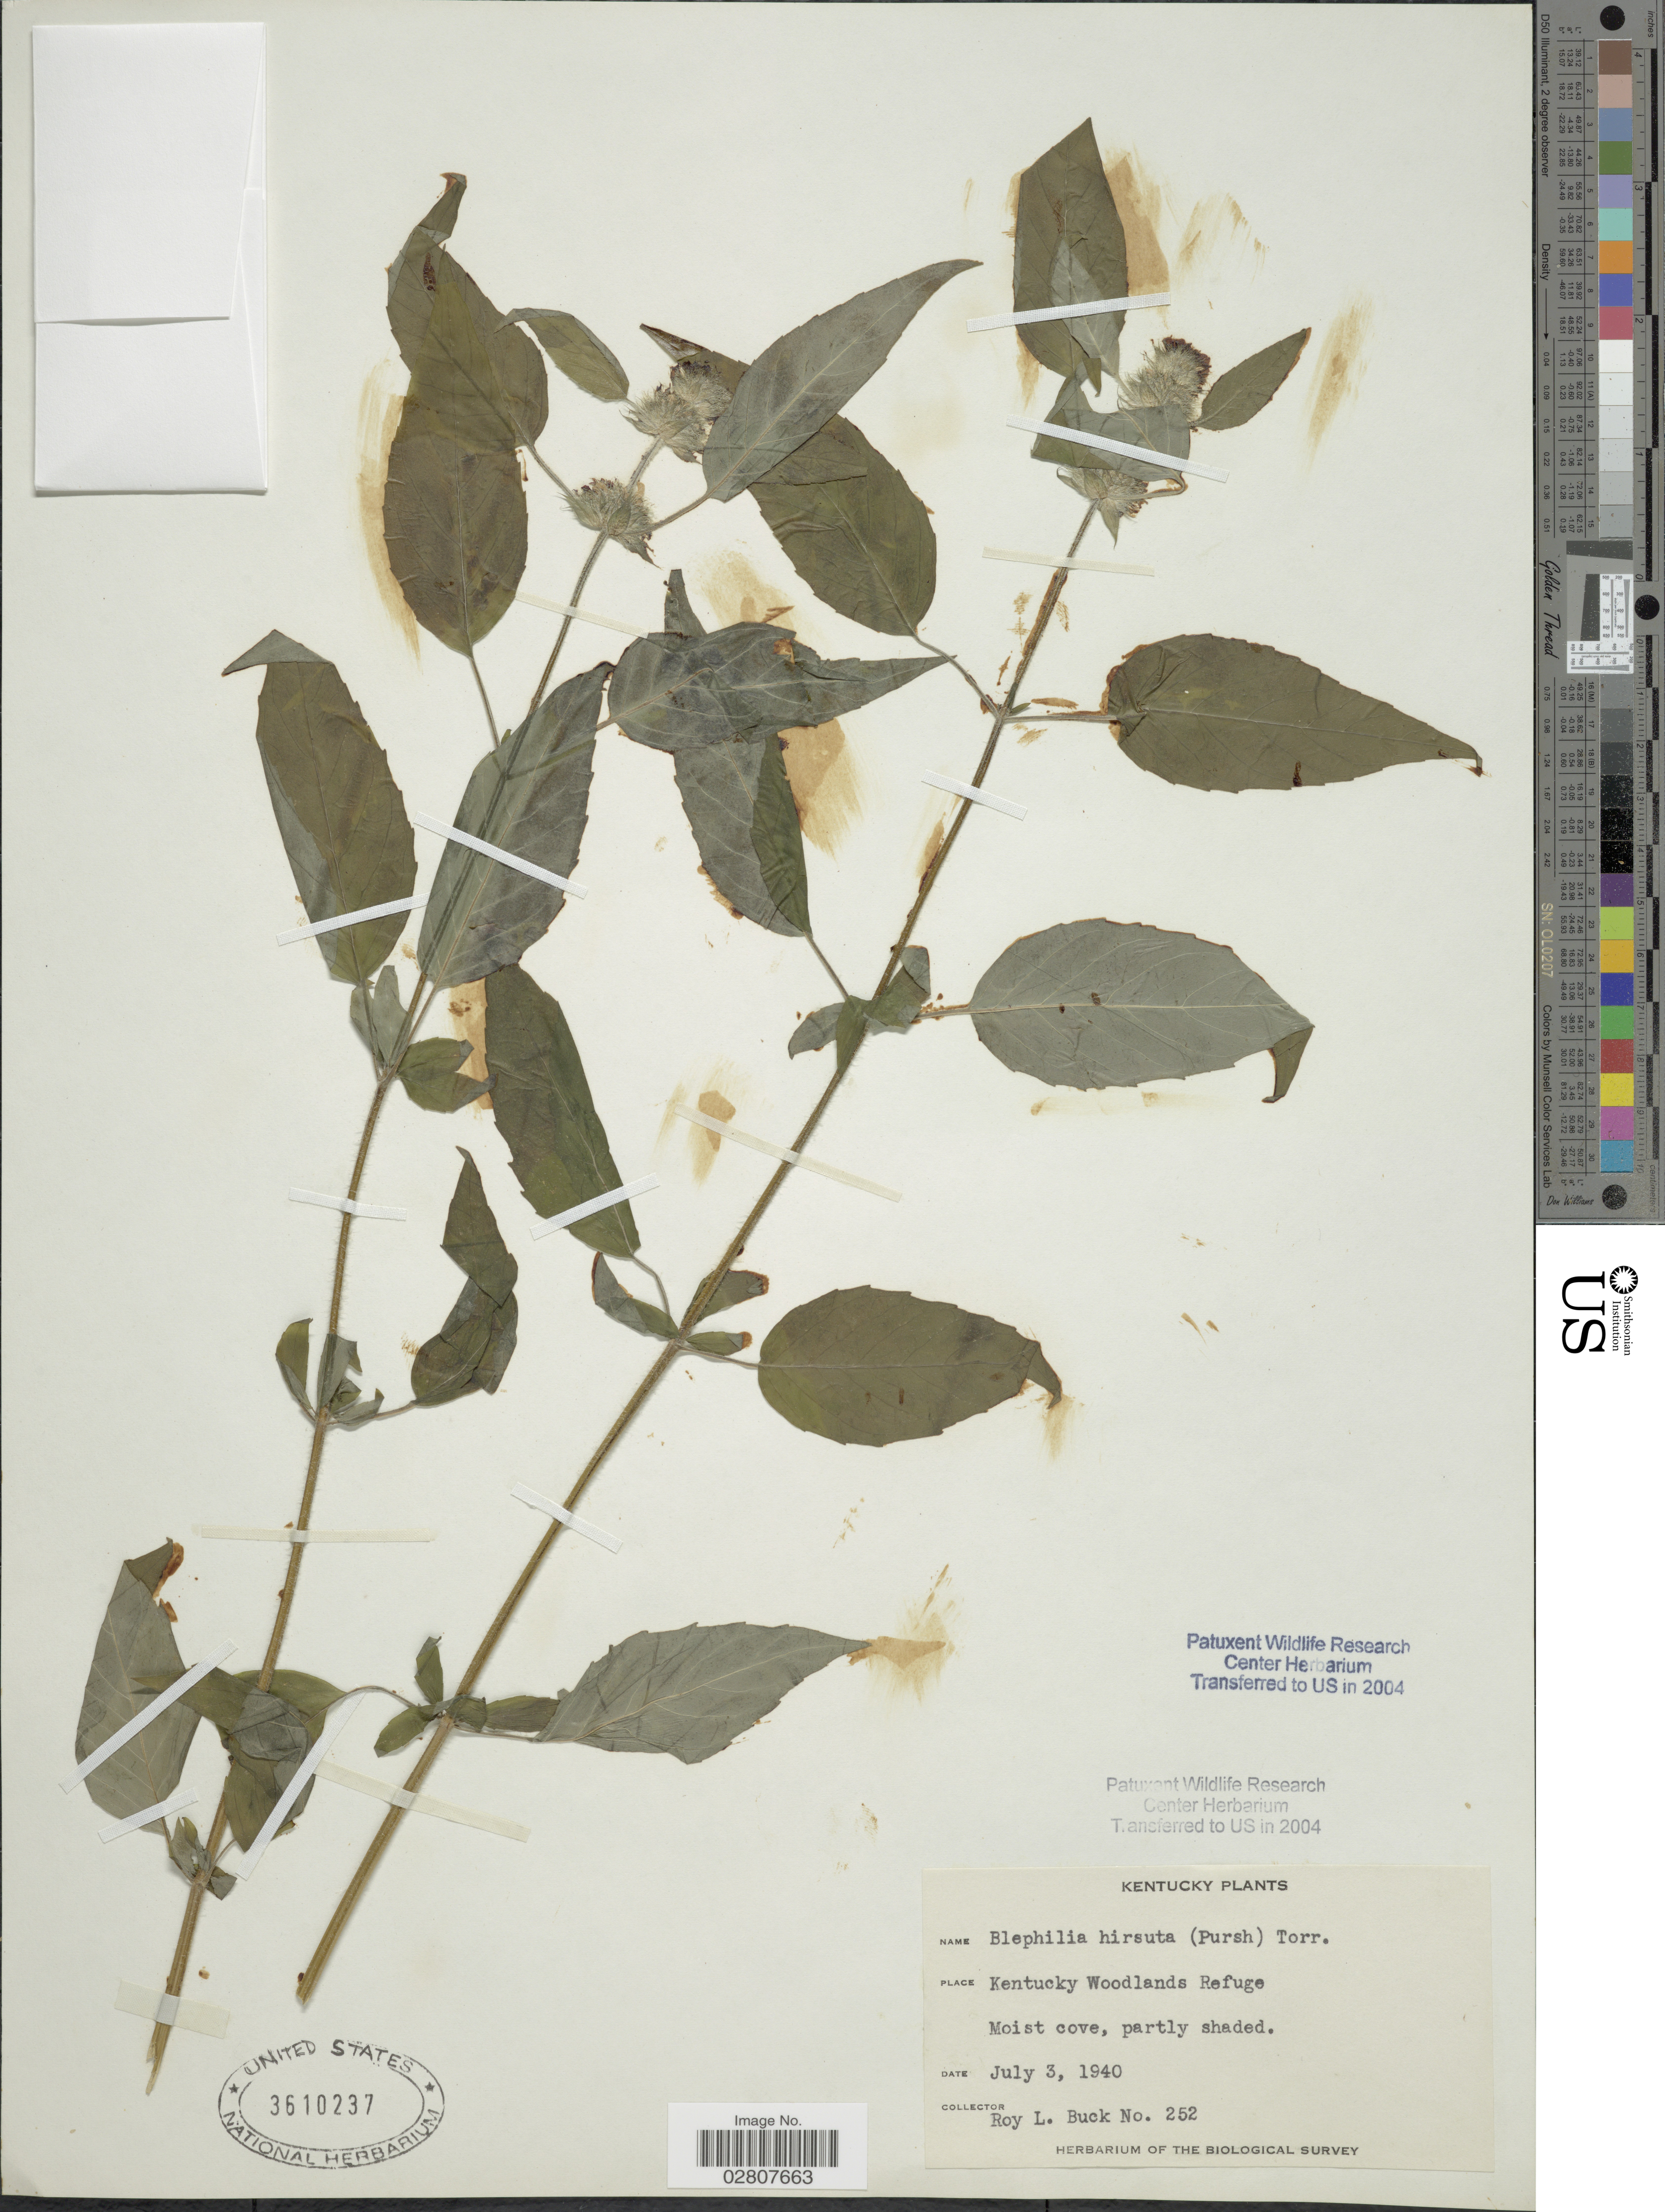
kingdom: Plantae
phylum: Tracheophyta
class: Magnoliopsida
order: Lamiales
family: Lamiaceae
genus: Blephilia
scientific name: Blephilia hirsuta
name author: (Pursh) Benth.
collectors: R. Buck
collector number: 252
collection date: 1940-07-03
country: United States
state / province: Kentucky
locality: Kentucky Woodlands Refuge.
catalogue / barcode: US 3610237